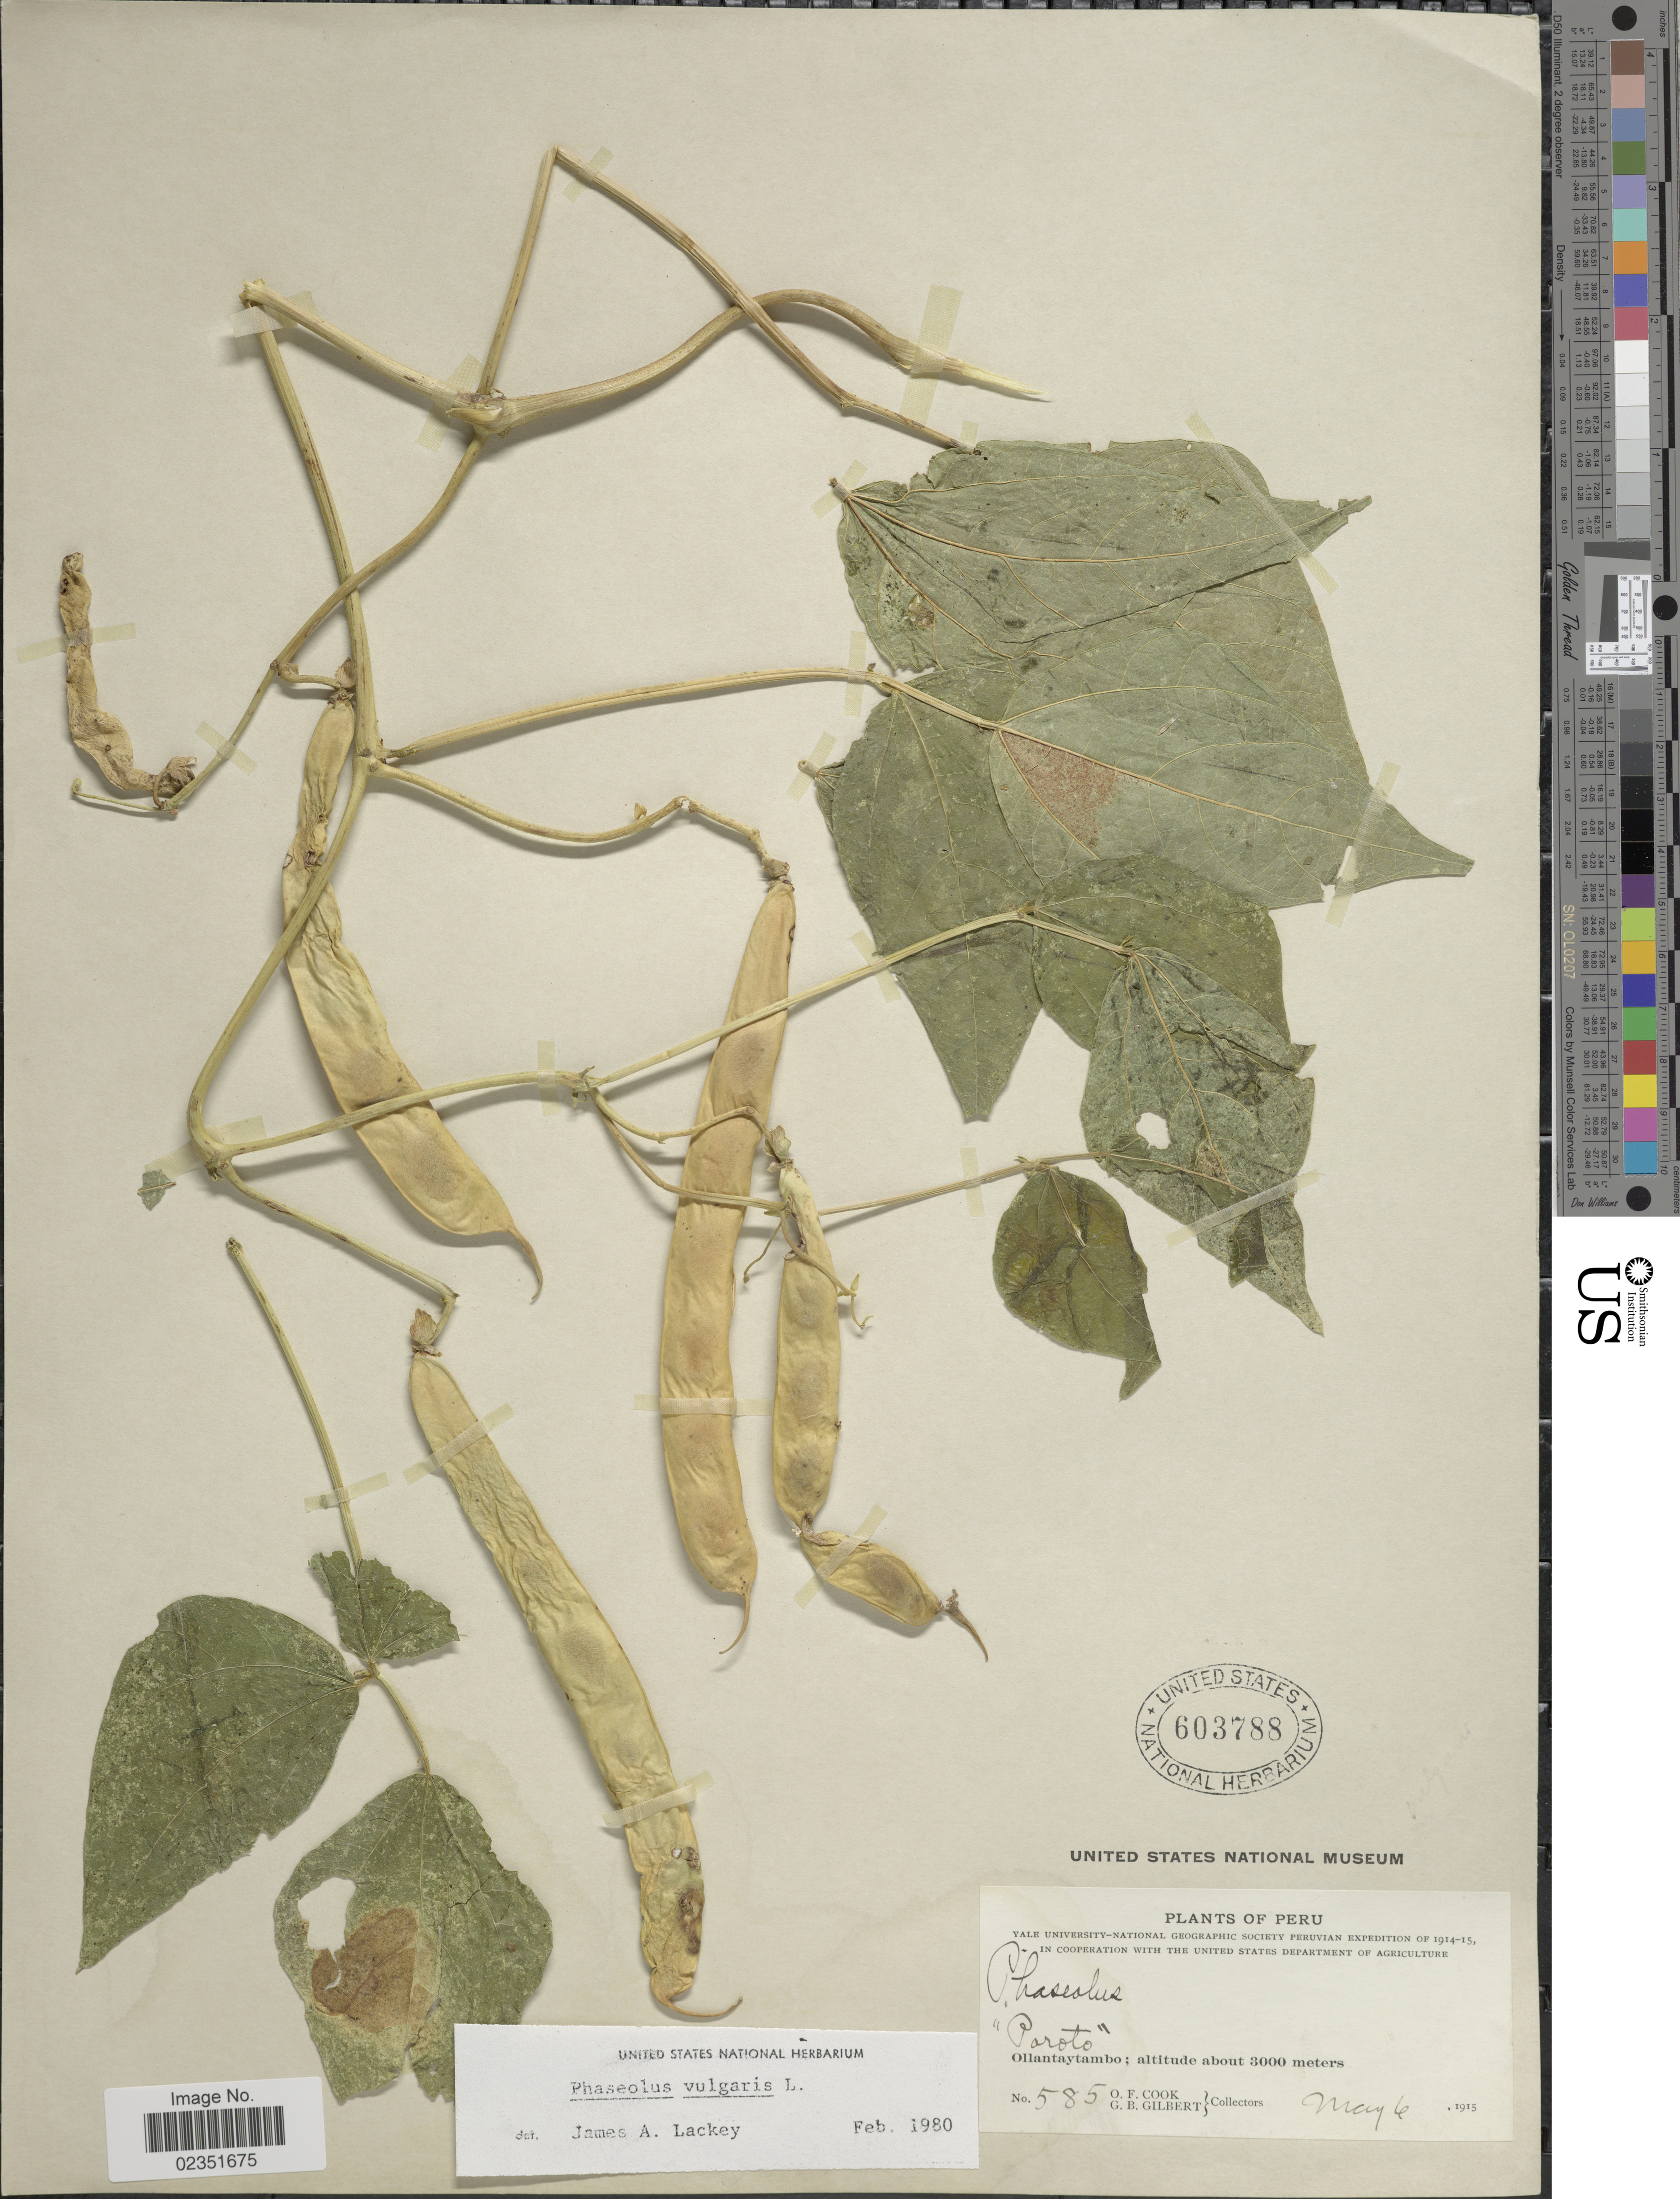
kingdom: Plantae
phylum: Tracheophyta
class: Magnoliopsida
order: Fabales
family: Fabaceae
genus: Phaseolus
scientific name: Phaseolus vulgaris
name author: L.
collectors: O. F. Cook & G. B. Gilbert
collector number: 585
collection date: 1915-05-06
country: Peru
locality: Ollantaytambo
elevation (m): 3000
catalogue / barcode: US 603788